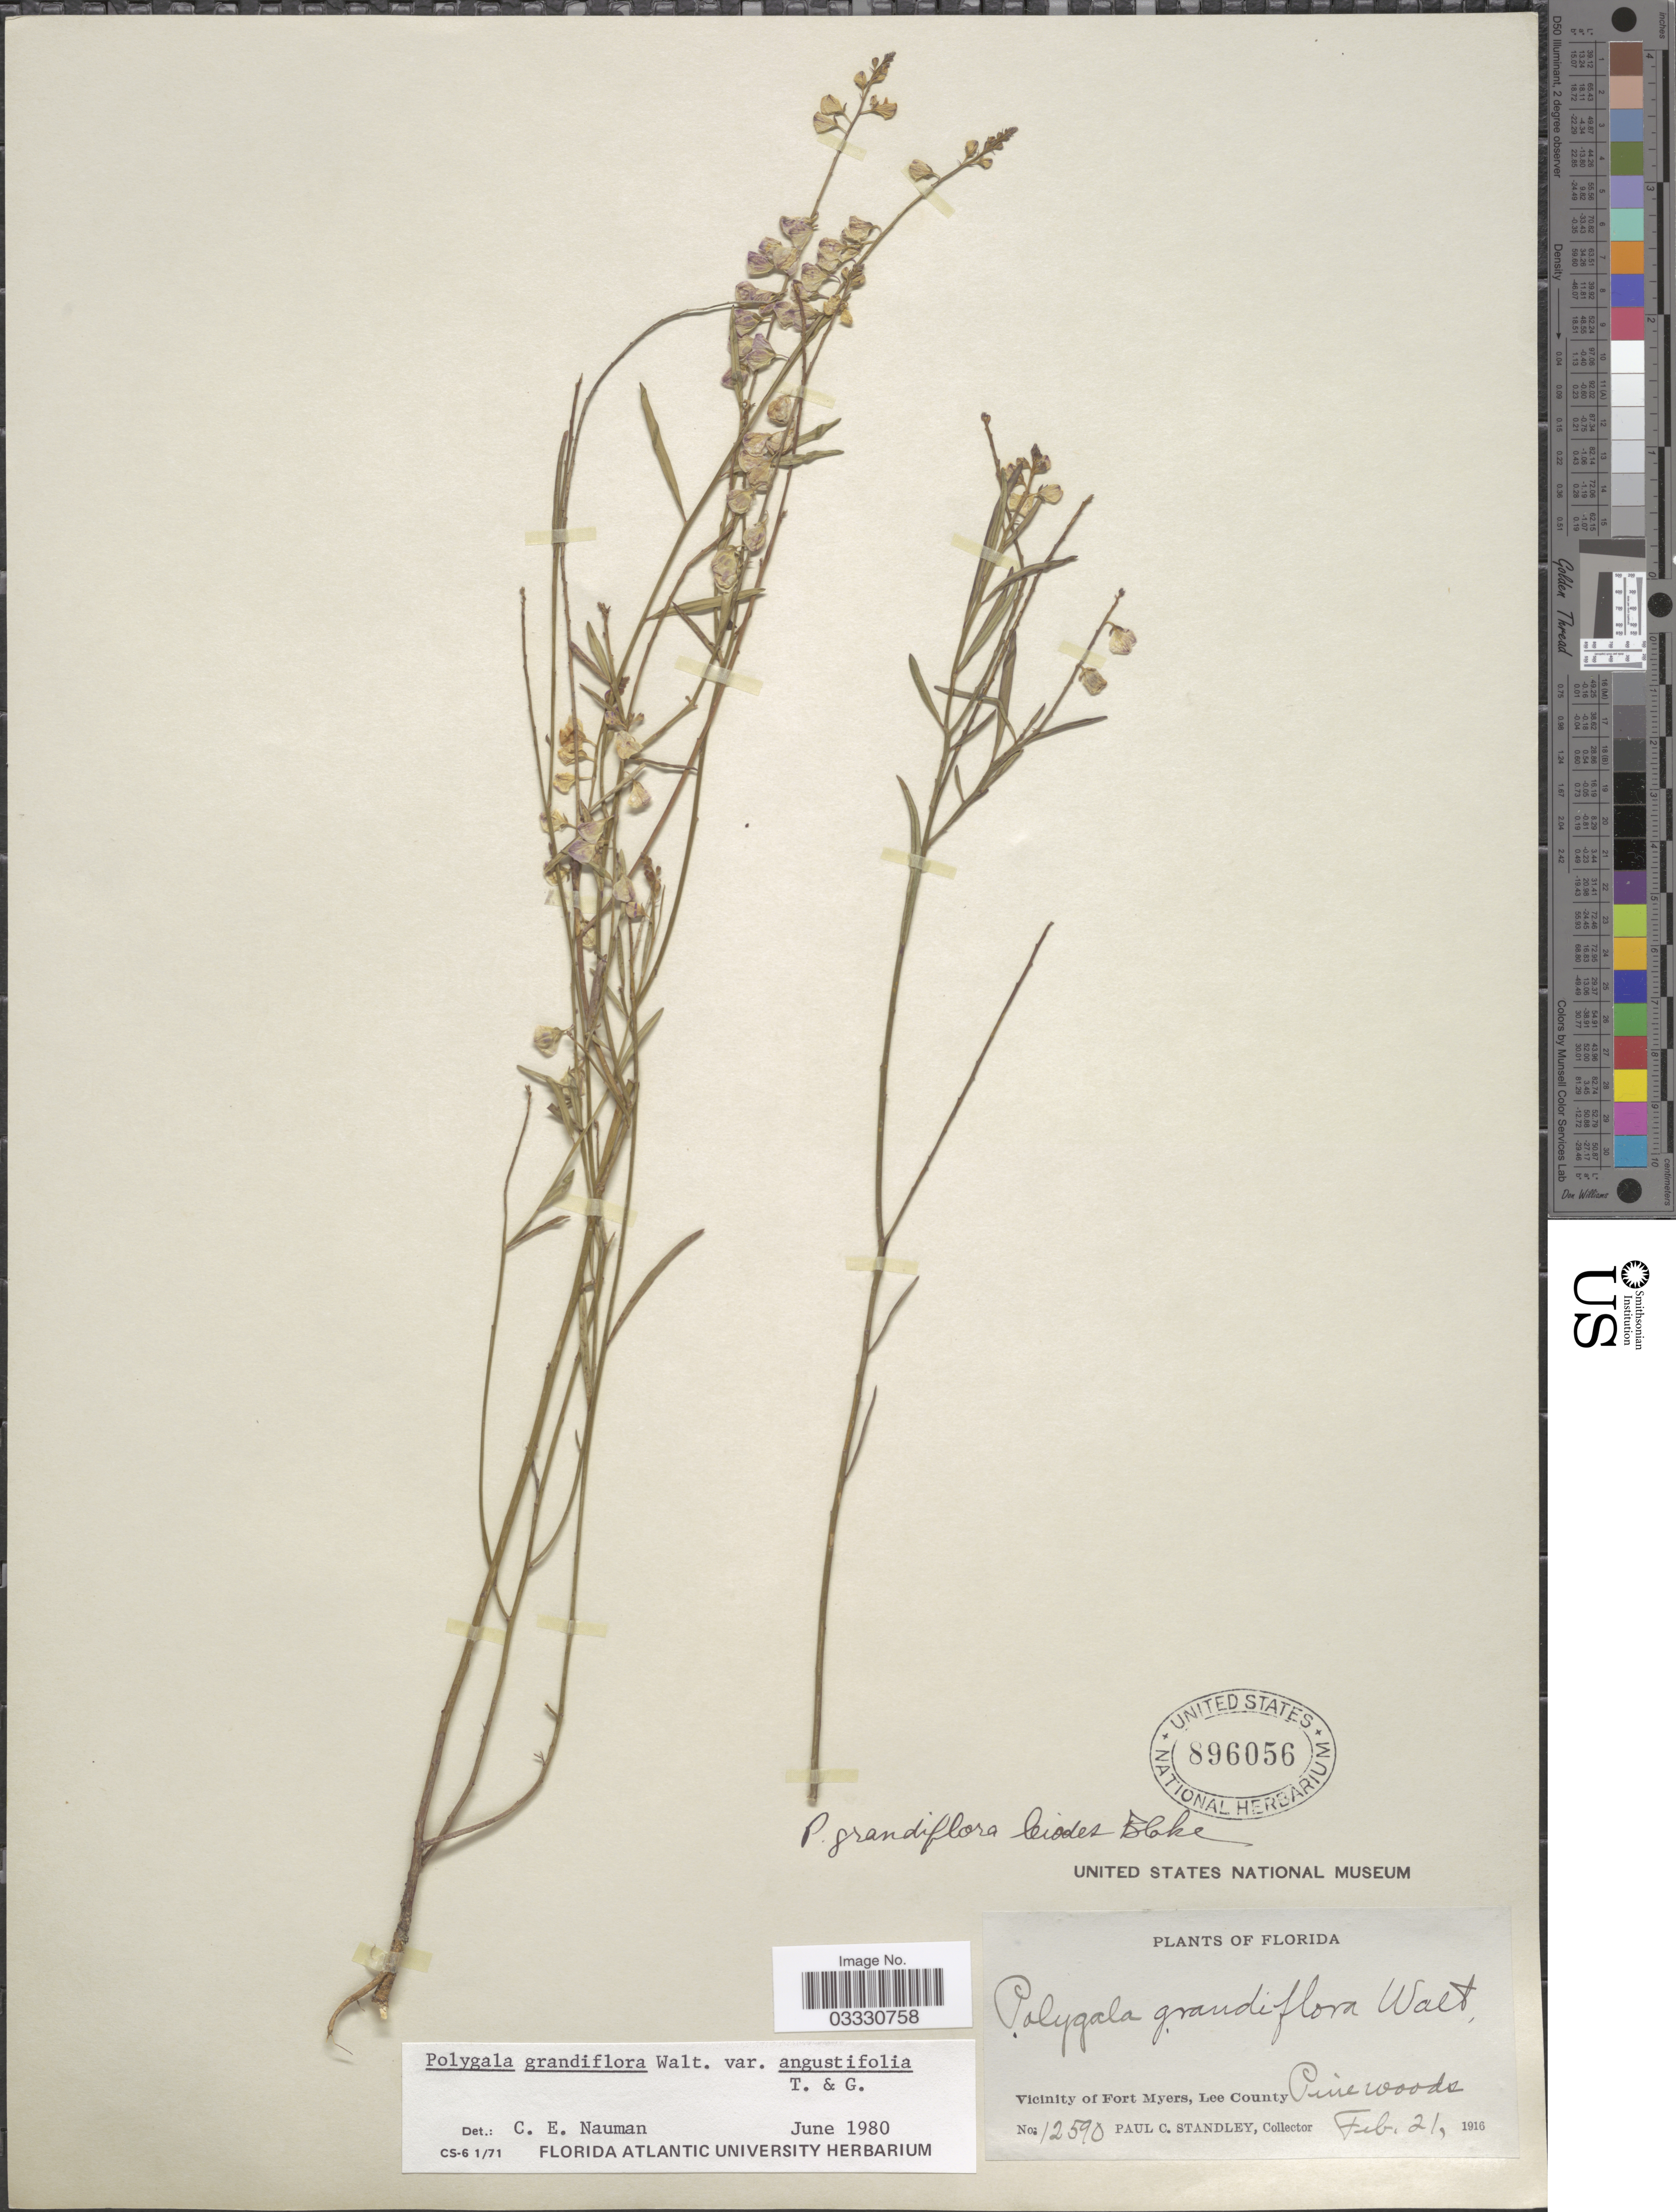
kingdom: Plantae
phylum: Tracheophyta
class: Magnoliopsida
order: Fabales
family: Polygalaceae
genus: Asemeia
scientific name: Asemeia grandiflora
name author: (Walter) Small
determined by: Strong, Mark T., (BOT), Smithsonian Institution - National Museum of Natural History (UNITED STATES)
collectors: P. C. Standley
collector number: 12590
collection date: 1916-02-21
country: United States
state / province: Florida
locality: Vicinity of Fort Myers, Lee County.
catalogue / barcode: US 896056